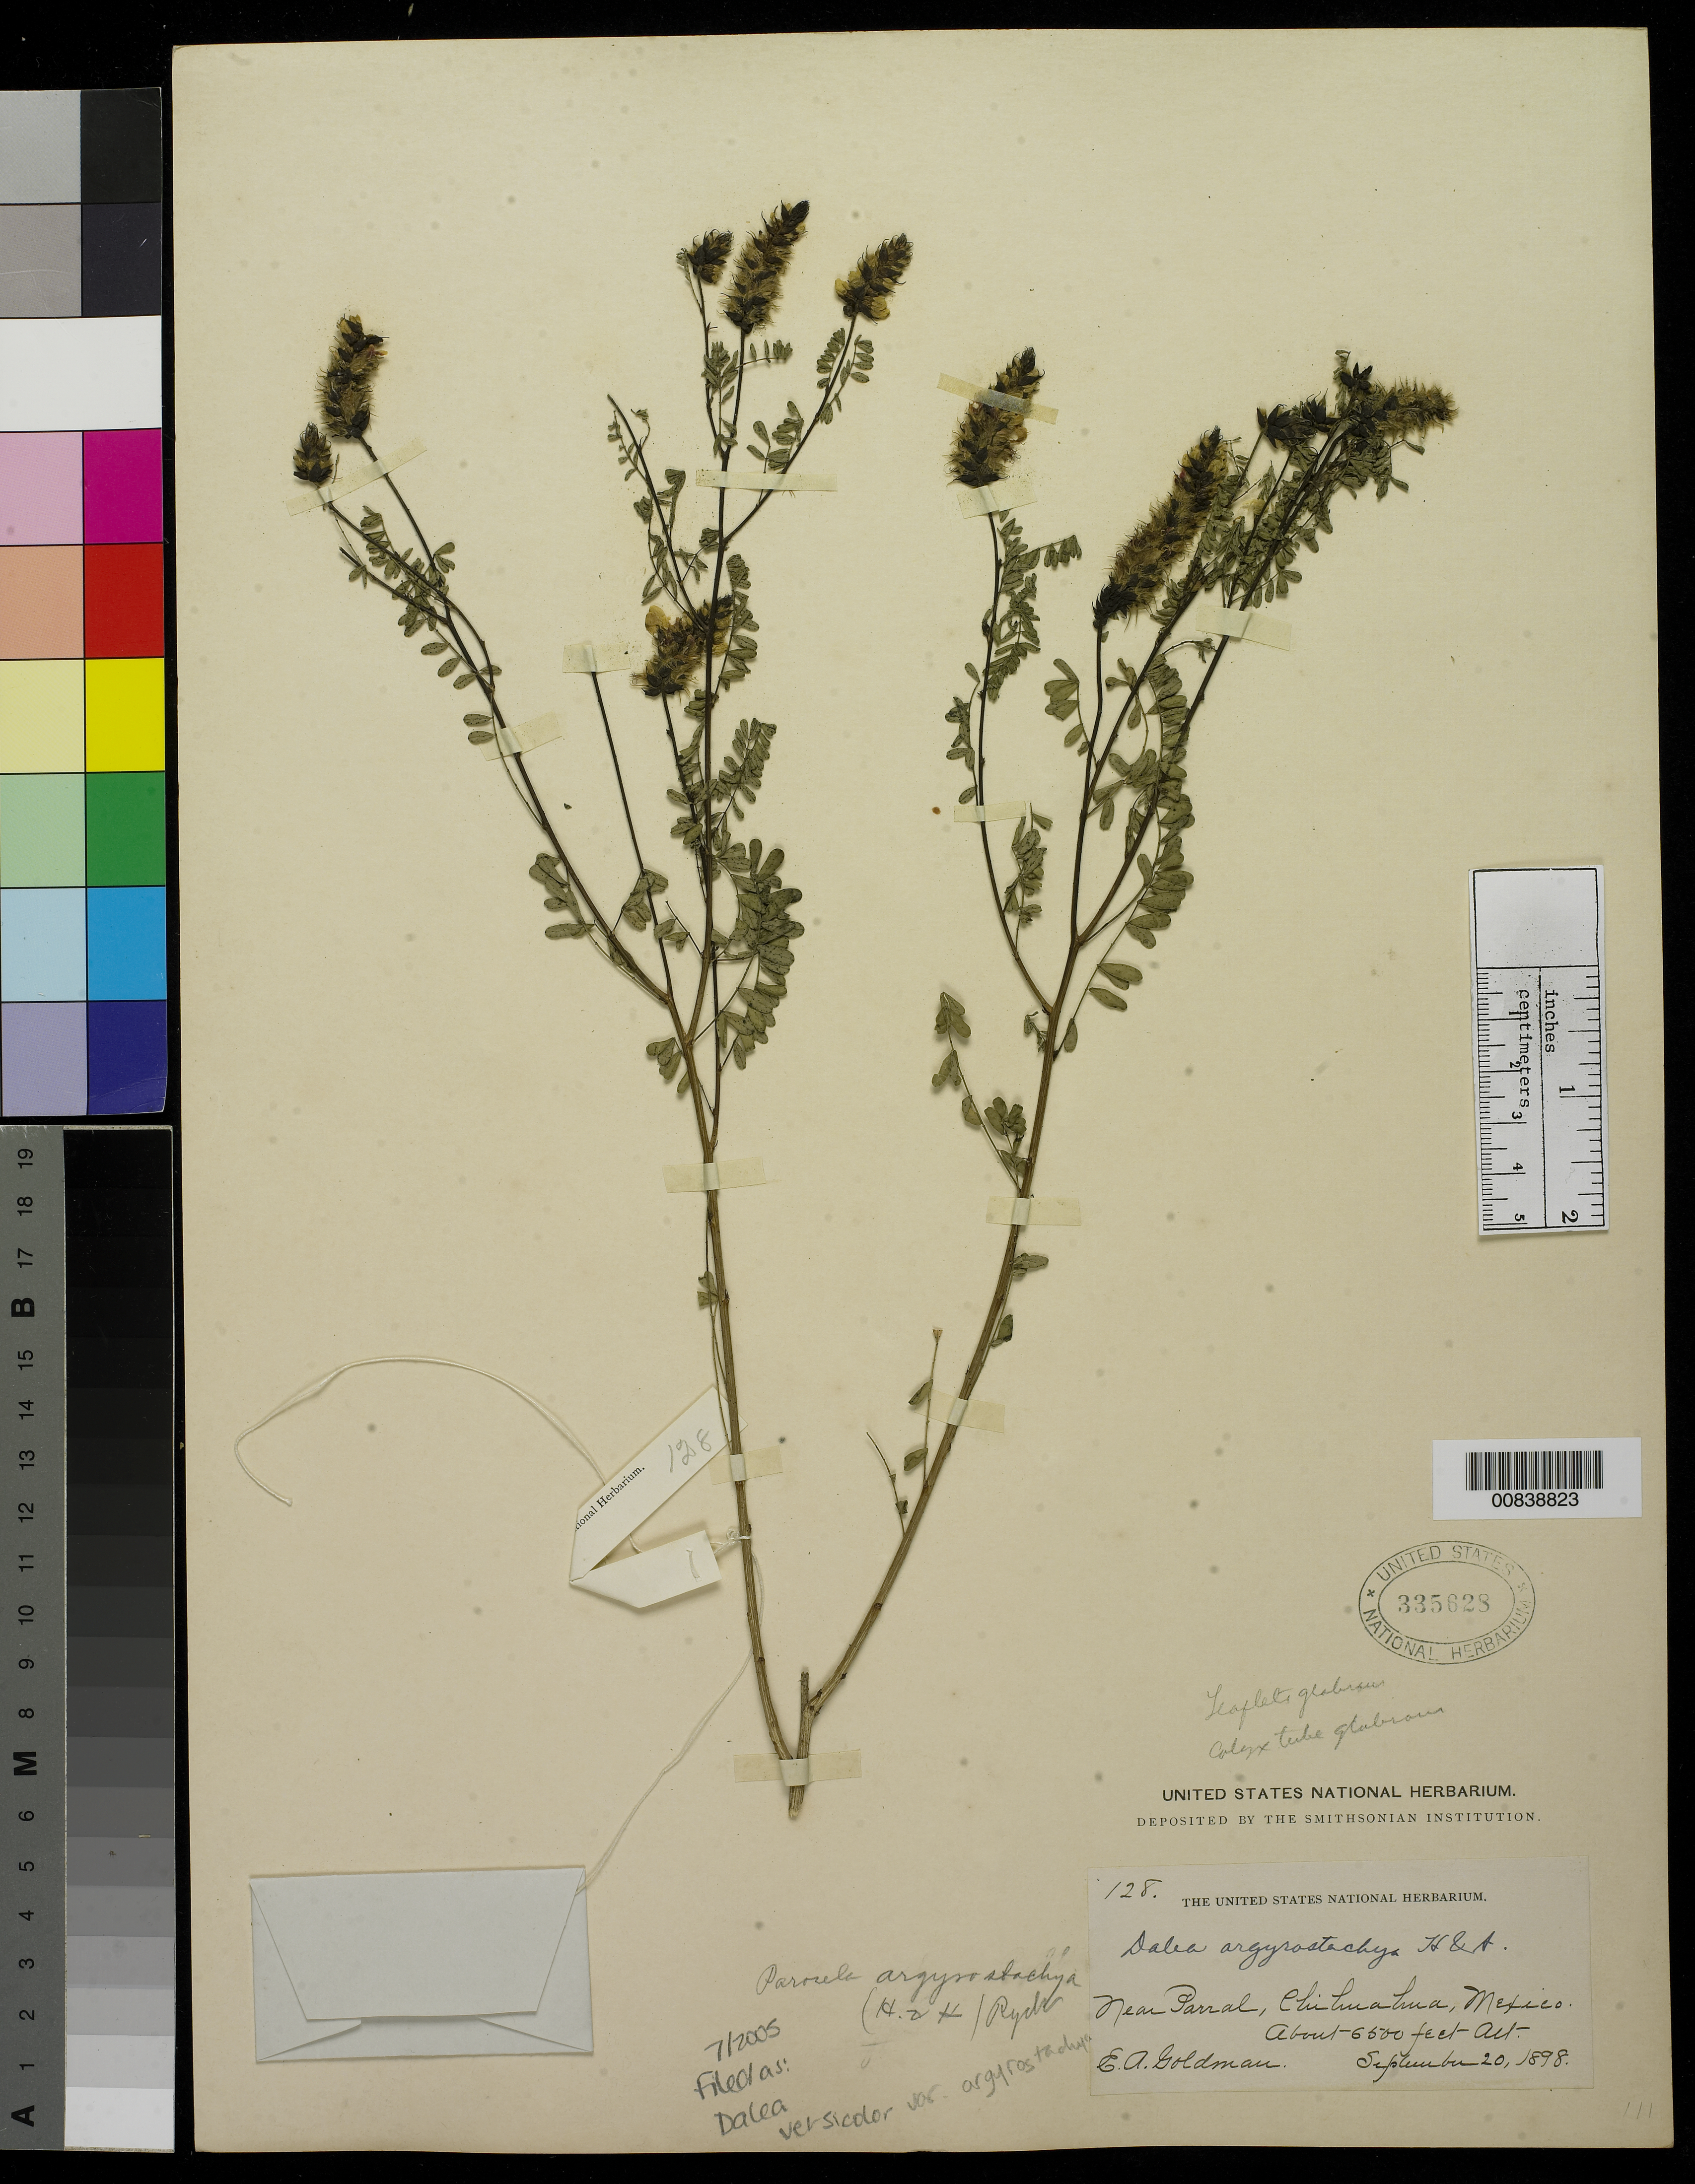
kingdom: Plantae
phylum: Tracheophyta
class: Magnoliopsida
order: Fabales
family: Fabaceae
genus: Dalea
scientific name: Dalea versicolor var. argyrostachya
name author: Zucc.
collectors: E. A. Goldman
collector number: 128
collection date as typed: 20 Sep 1898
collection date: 1898-09-20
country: Mexico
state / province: Chihuahua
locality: Near Parral, Chihuahua.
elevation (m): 1981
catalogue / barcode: US 335628